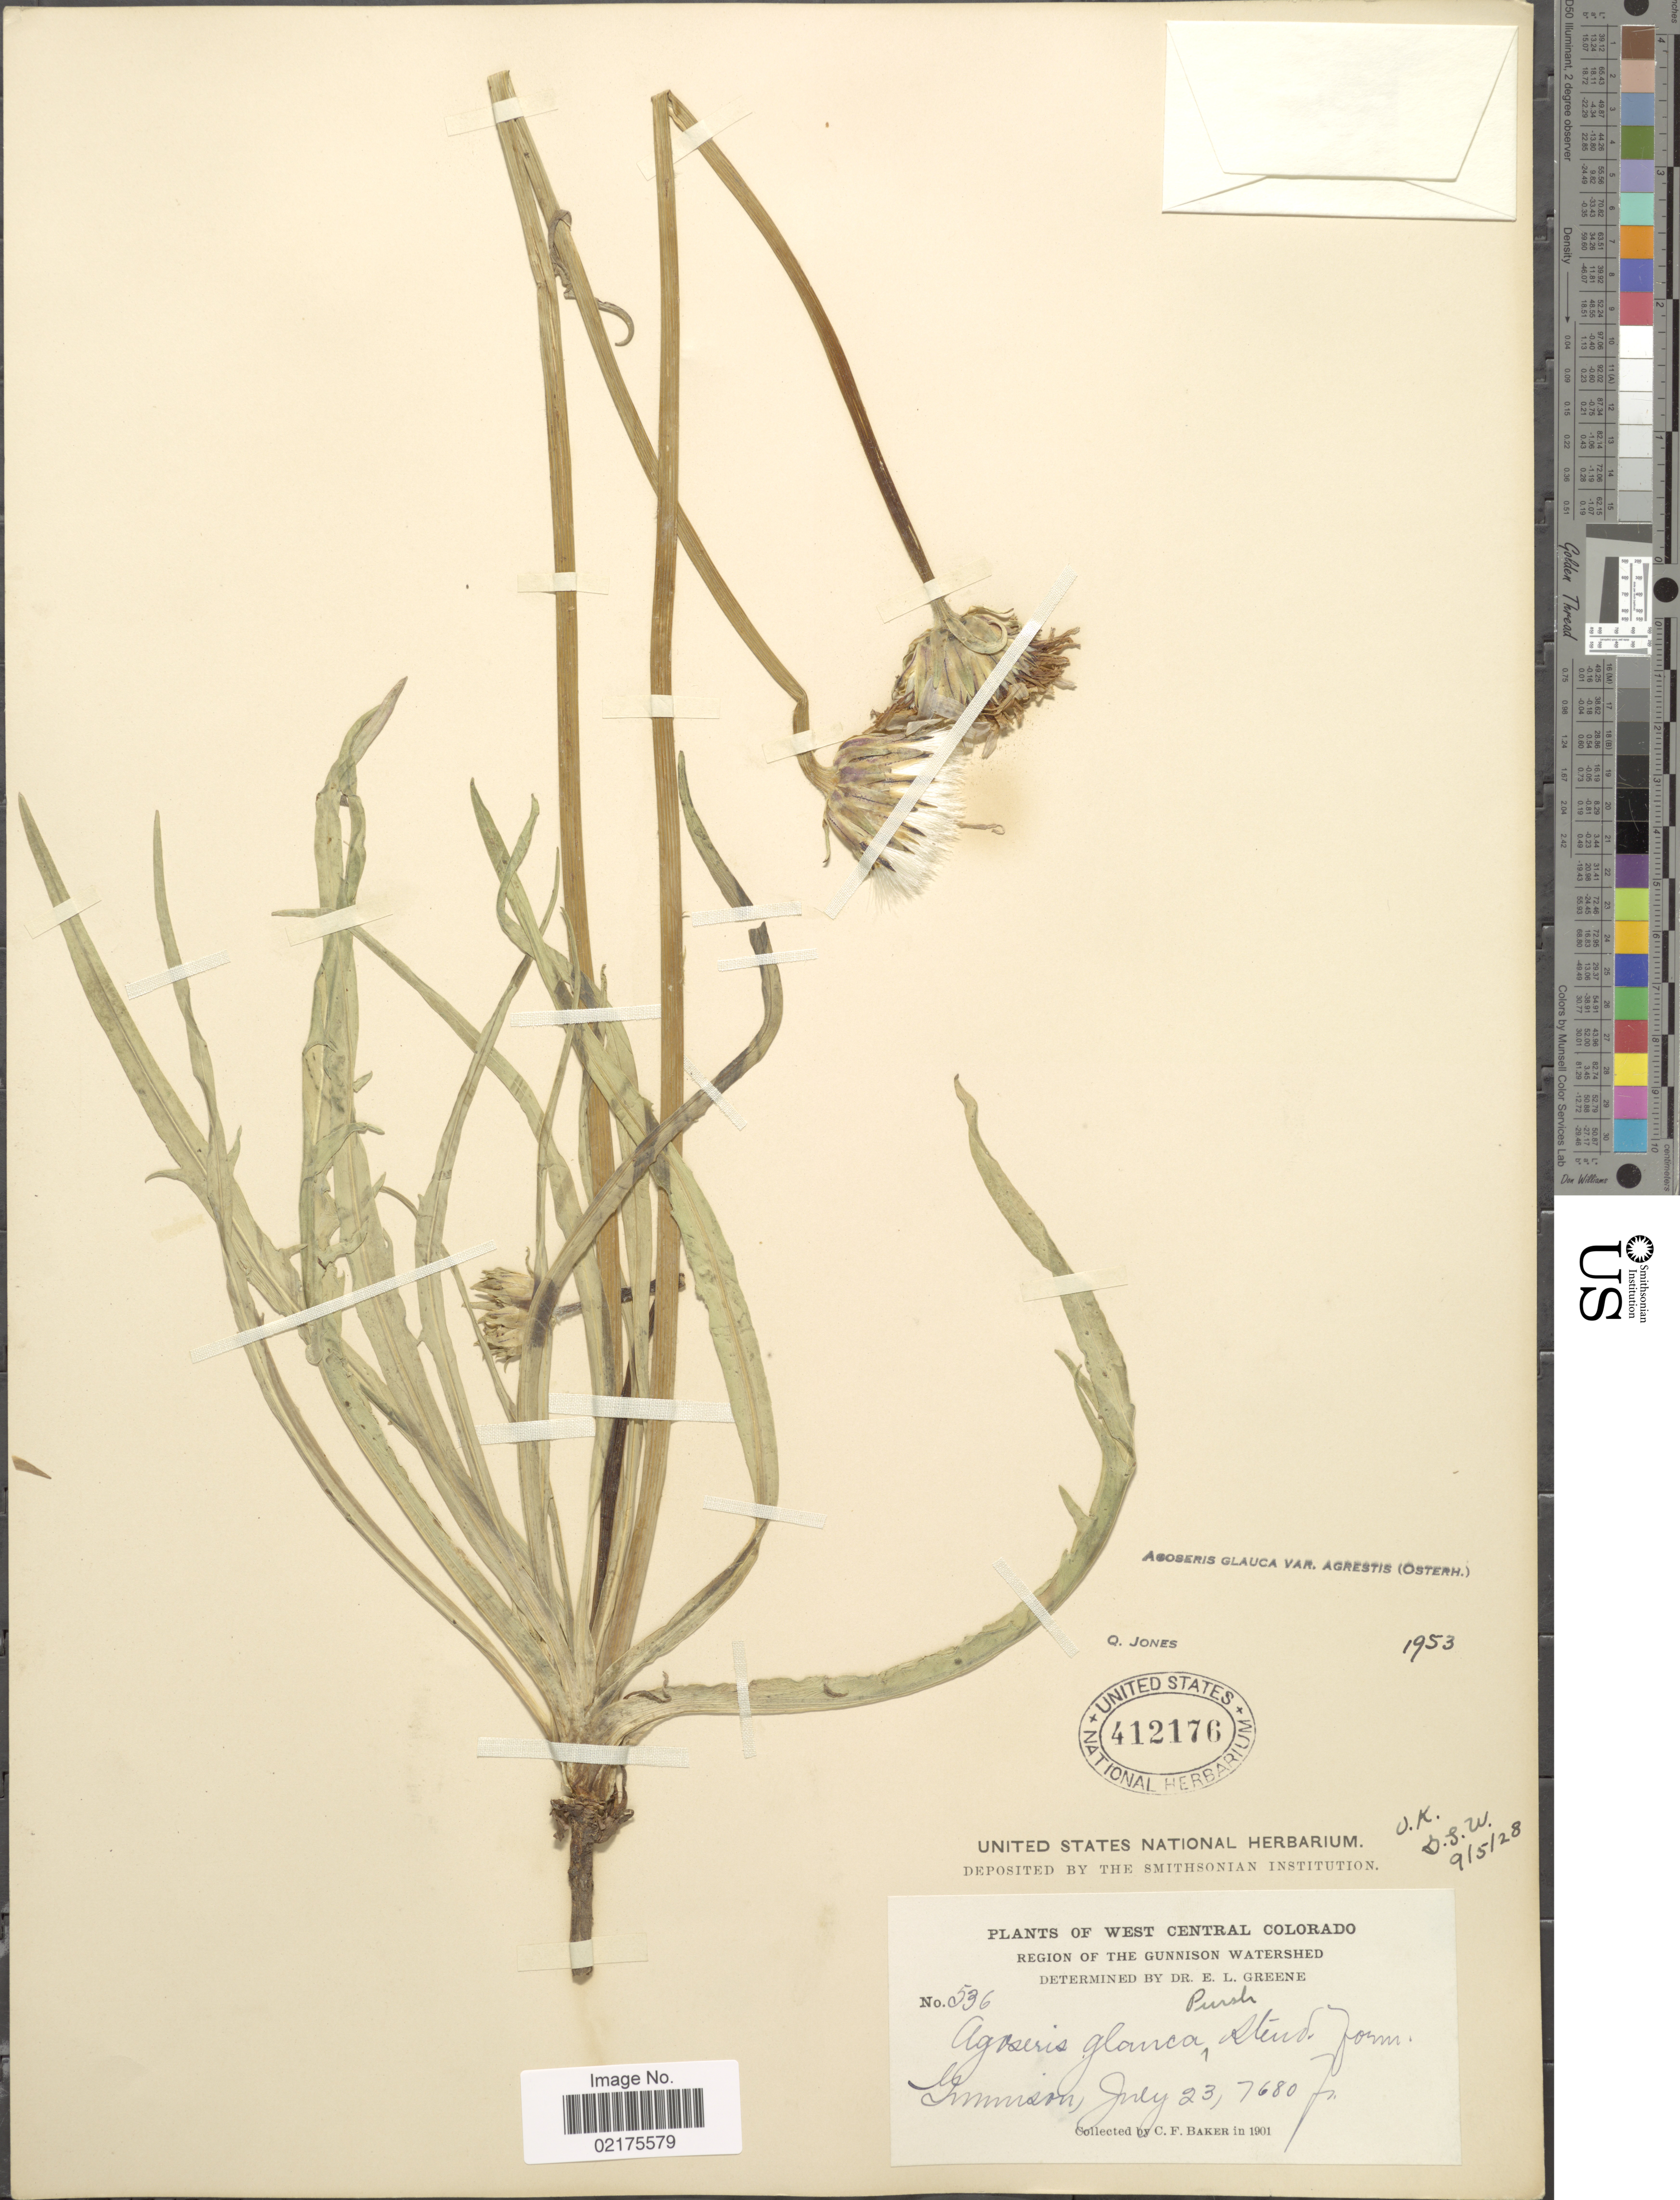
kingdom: Plantae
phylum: Tracheophyta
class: Magnoliopsida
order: Asterales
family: Asteraceae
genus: Agoseris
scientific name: Agoseris glauca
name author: (Pursh) Raf.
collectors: C. F. Baker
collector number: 536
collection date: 1901-07-23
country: United States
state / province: Colorado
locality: West Central Colorado: Region of Gunnison Watershed, Gunnison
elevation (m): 2341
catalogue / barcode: US 412176